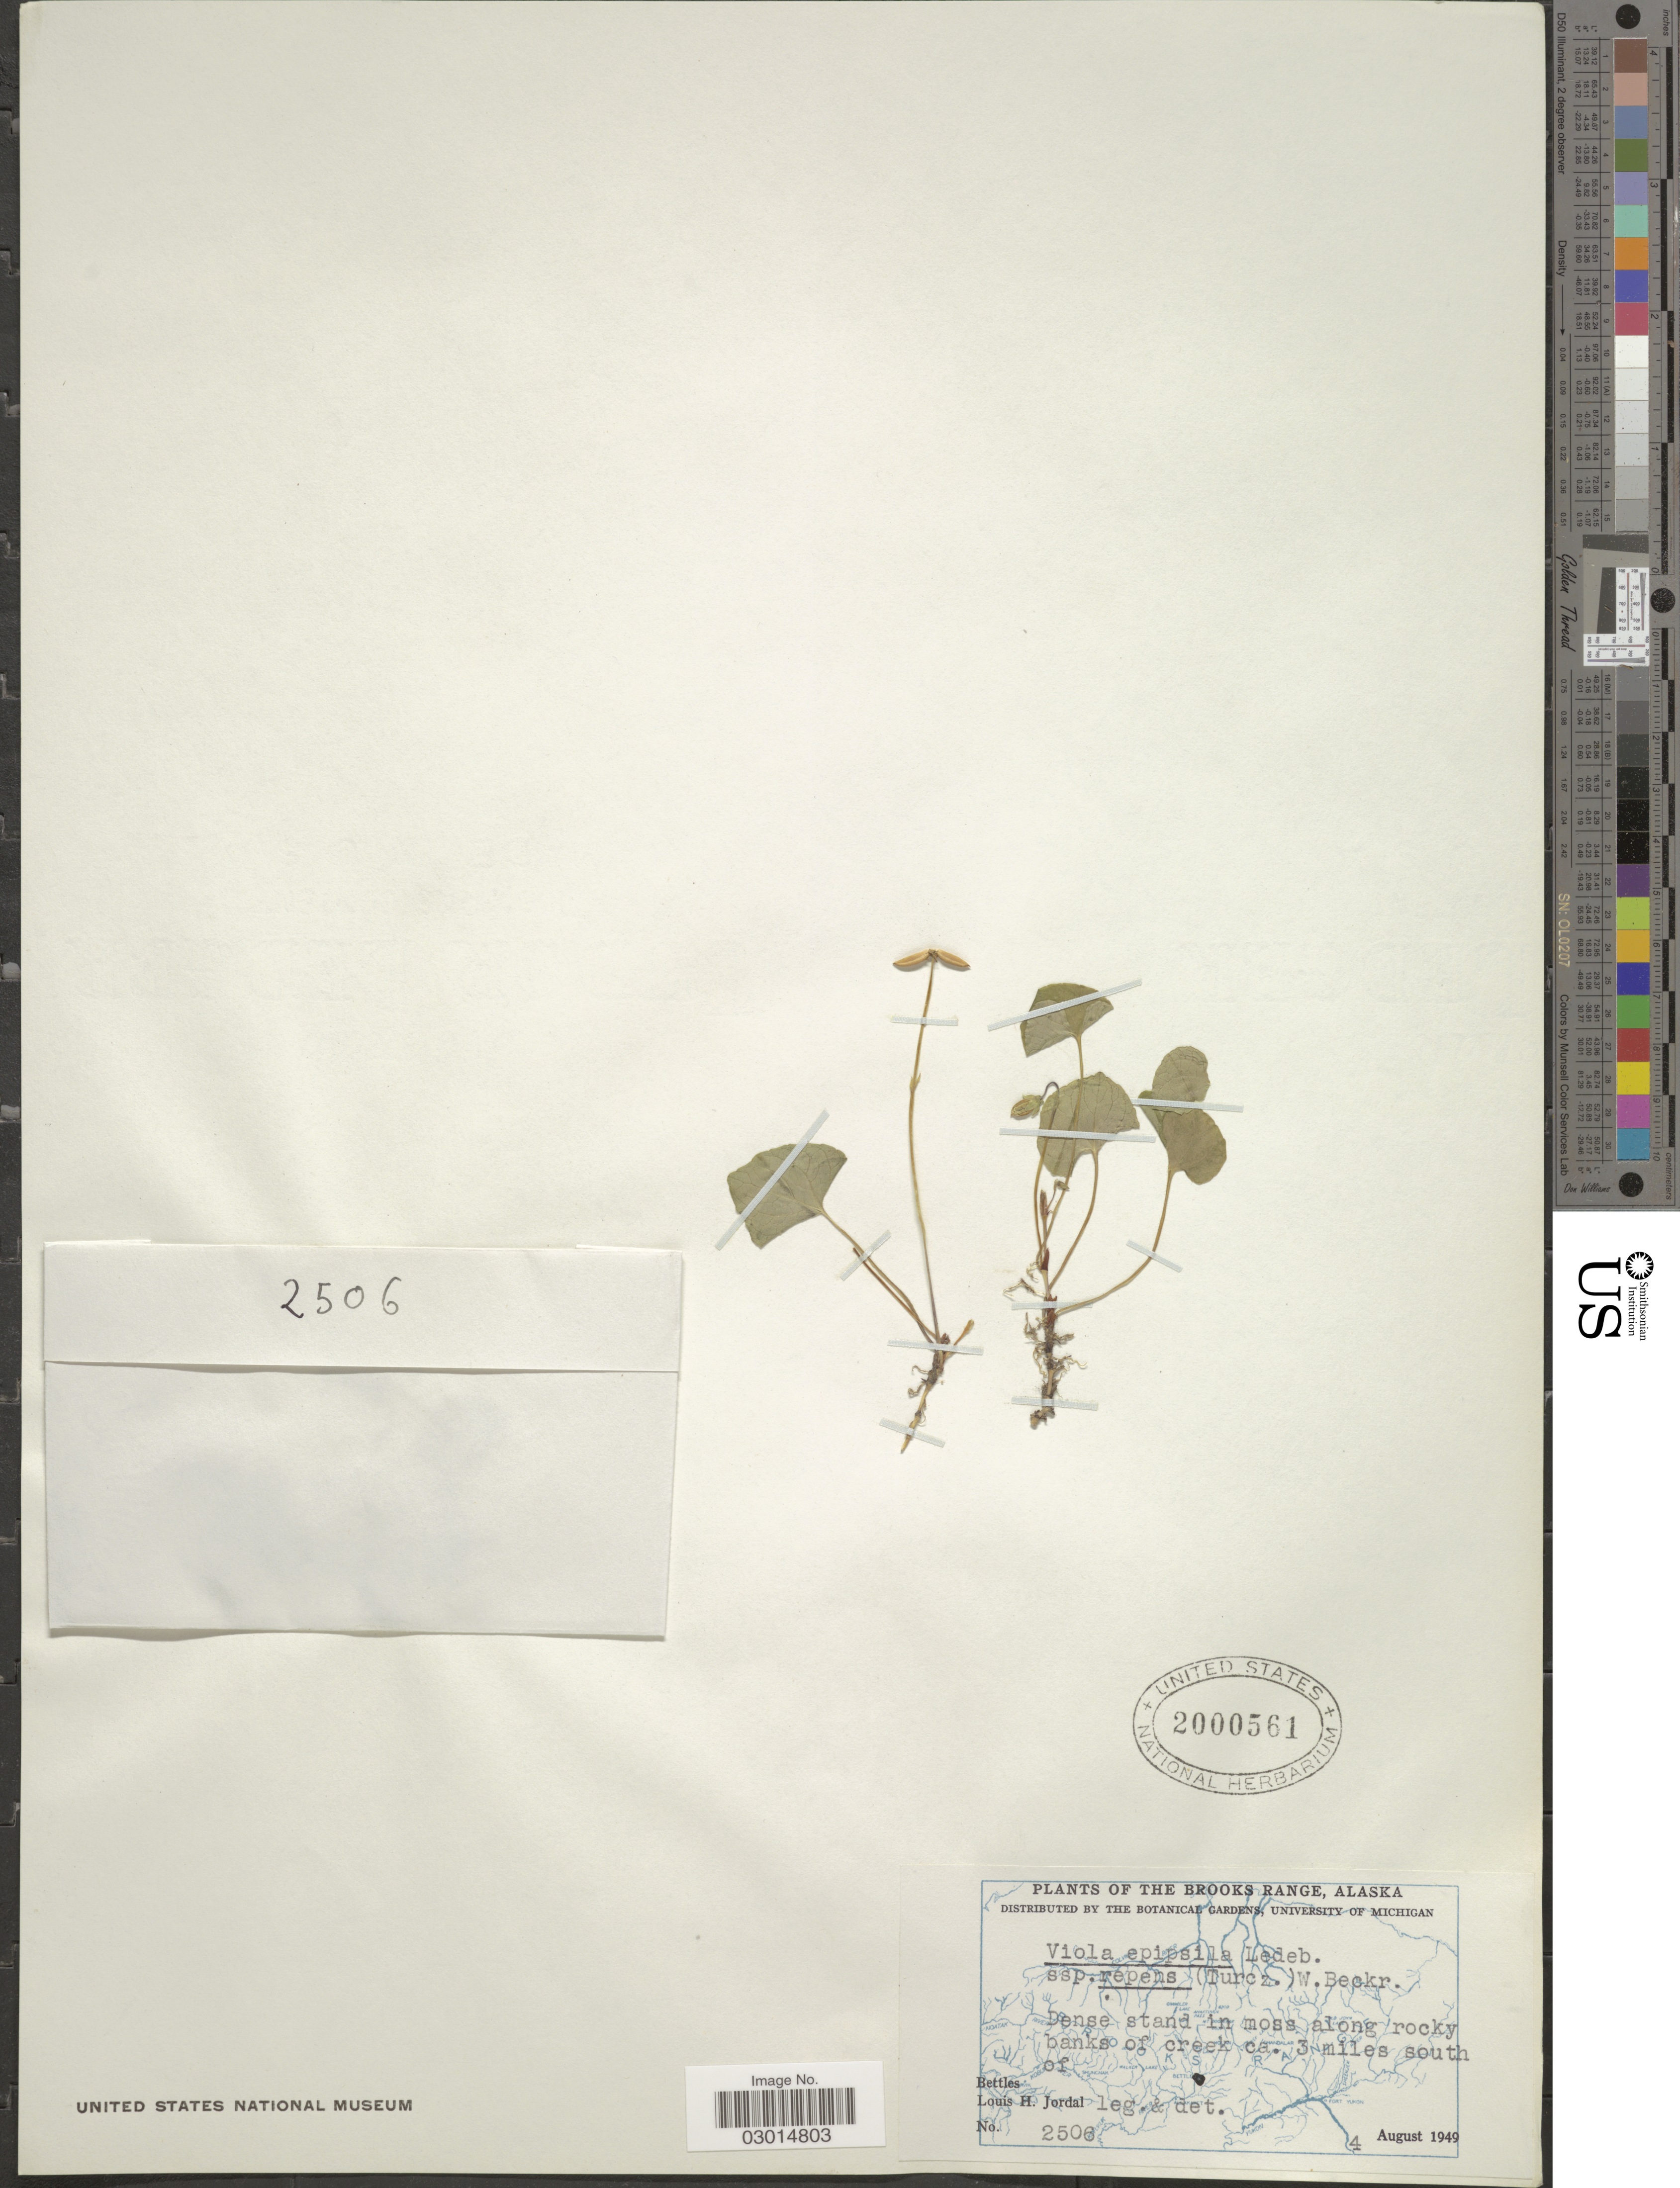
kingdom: Plantae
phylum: Tracheophyta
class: Magnoliopsida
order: Malpighiales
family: Violaceae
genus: Viola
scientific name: Viola epipsila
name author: Ledeb.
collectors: L. Jordal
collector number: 2506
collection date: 1949-08-04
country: United States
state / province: Alaska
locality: The Brooks Range. Dense stand in moss along rocky banks of creek ca. 3 miles south of Bettles.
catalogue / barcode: US 2000561